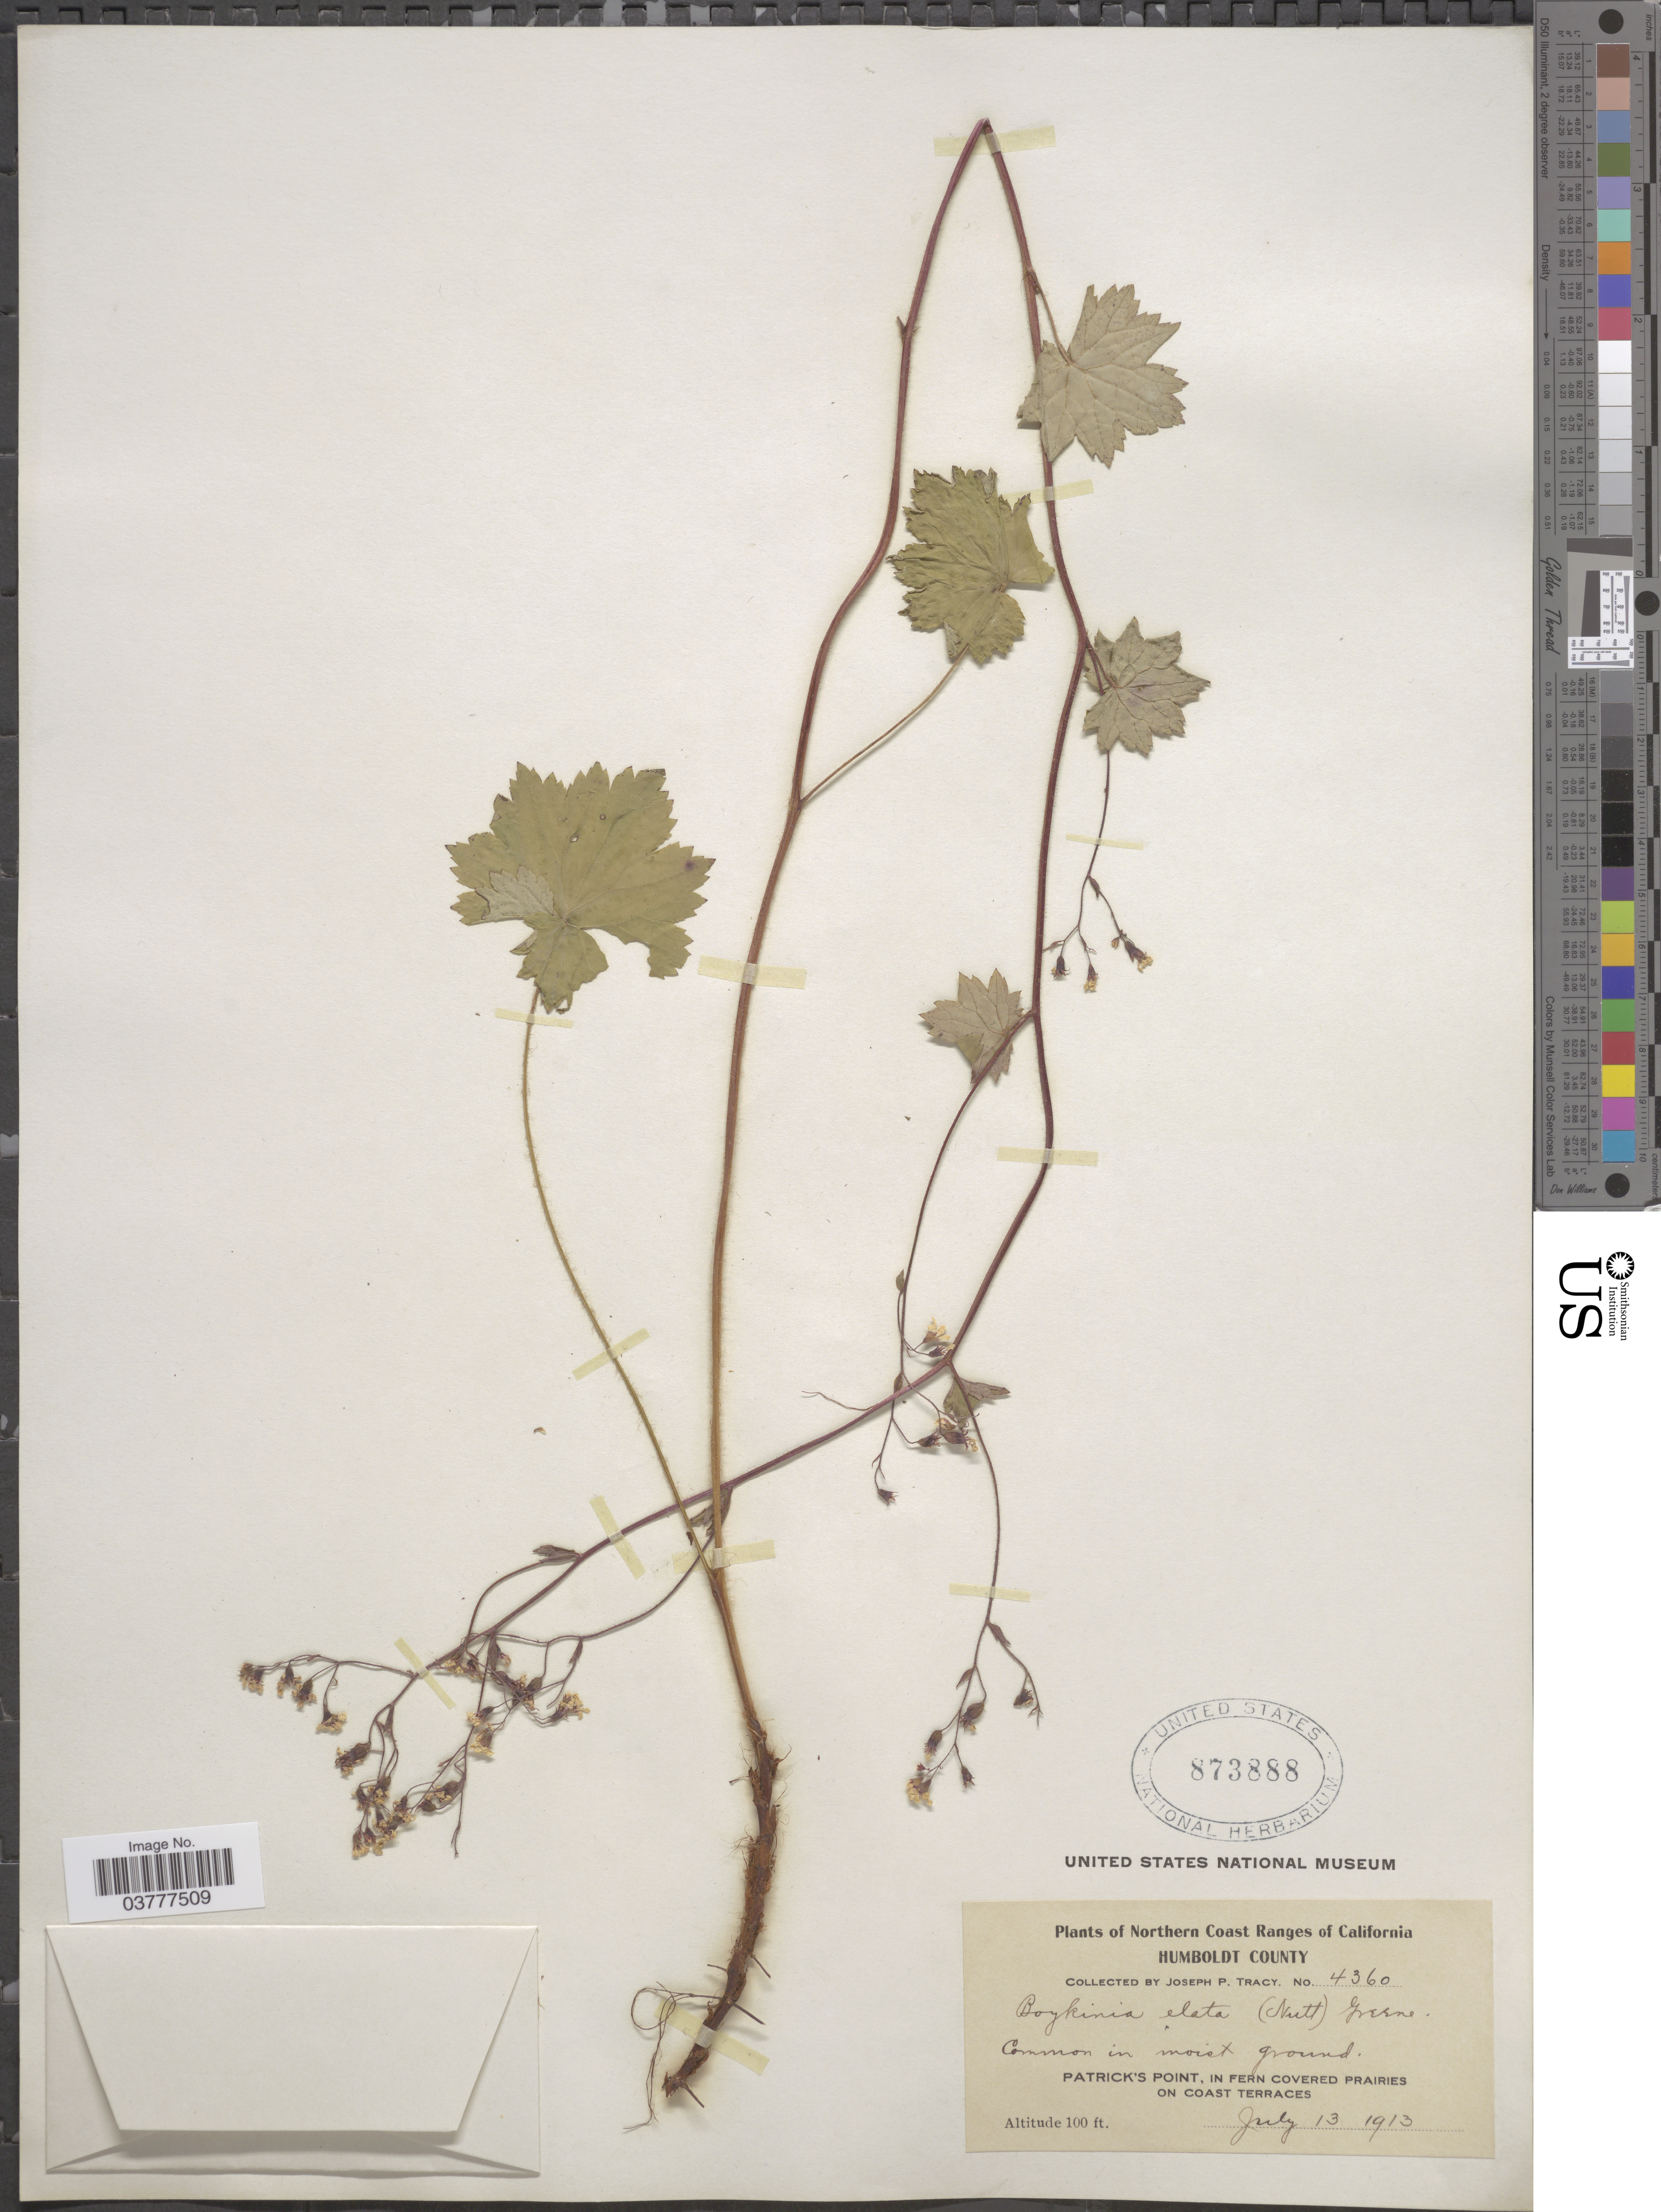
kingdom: Plantae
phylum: Tracheophyta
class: Magnoliopsida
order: Saxifragales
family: Saxifragaceae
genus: Boykinia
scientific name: Boykinia elata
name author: Greene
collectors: J. Tracy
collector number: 4360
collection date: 1913-07-13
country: United States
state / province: California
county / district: Humboldt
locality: Northern Coast Ranges of California. Humboldt County. Patrick's Point, in fern covered prairies on coast Terraces.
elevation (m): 30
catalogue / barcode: US 873888